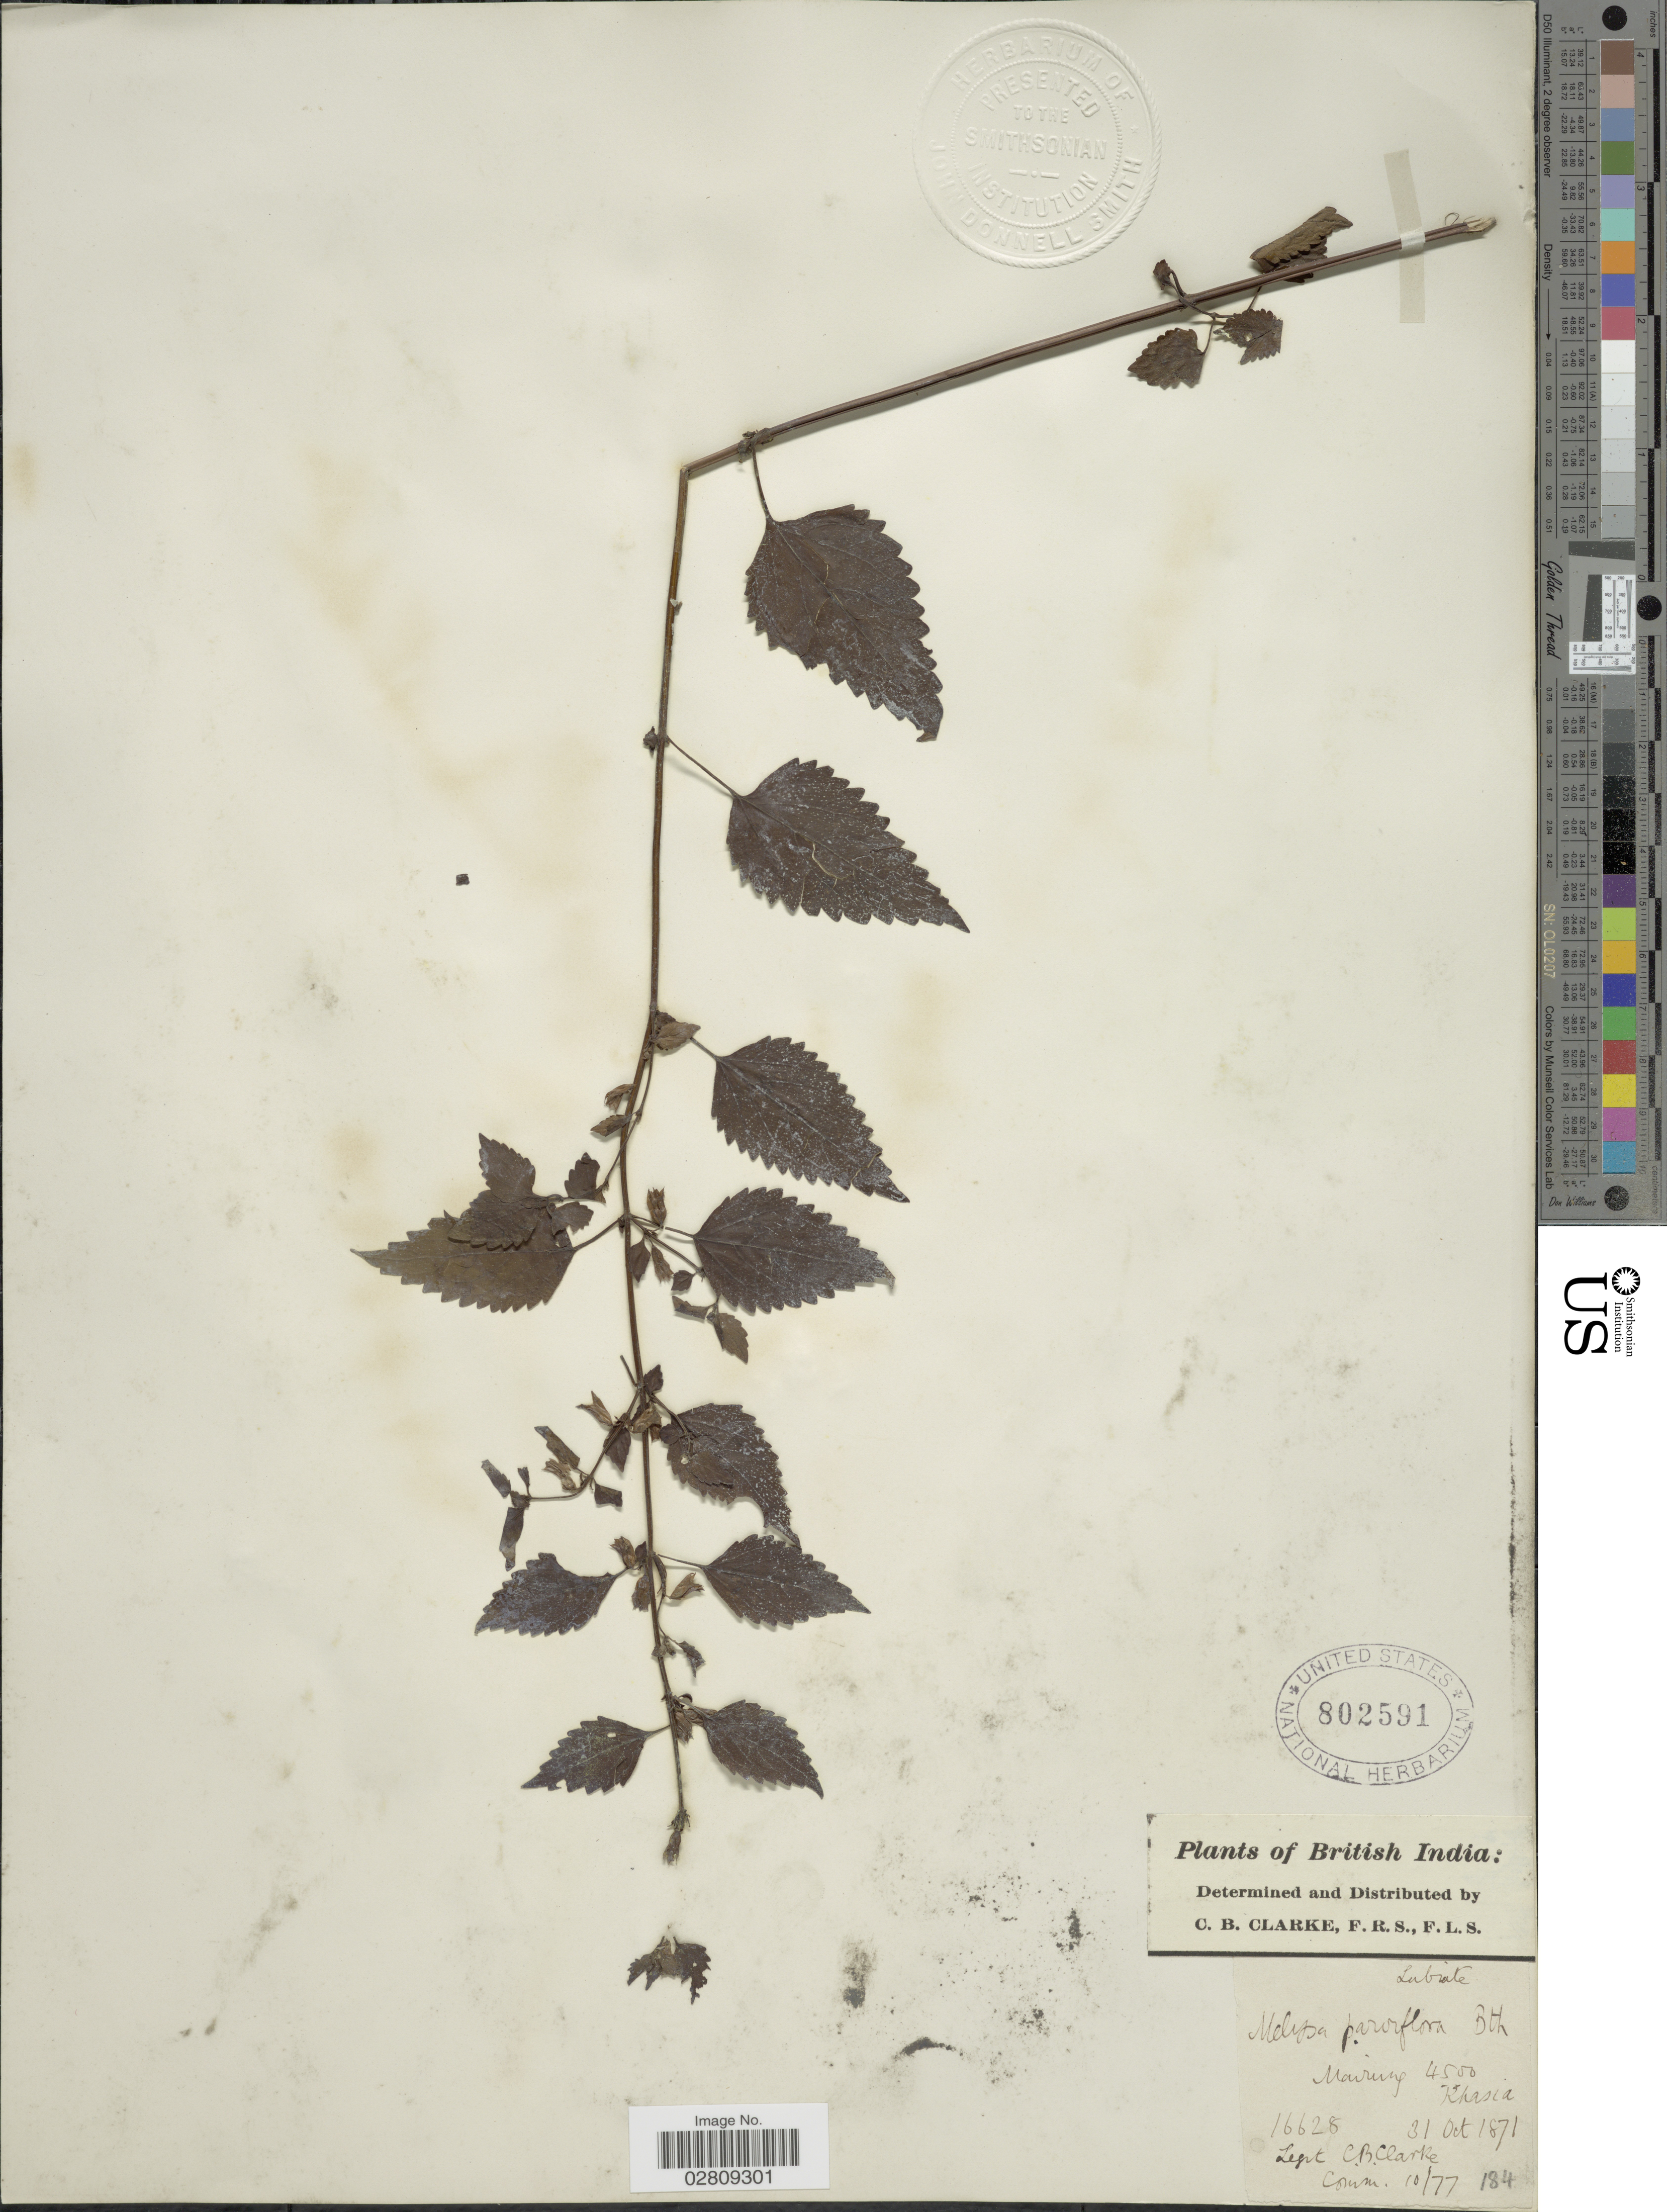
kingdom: Plantae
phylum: Tracheophyta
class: Magnoliopsida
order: Lamiales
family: Lamiaceae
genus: Melissa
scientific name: Melissa axillaris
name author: (Benth.) Bakh. f.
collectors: C. B. Clarke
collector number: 16628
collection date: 1871-10-31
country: India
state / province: Meghalaya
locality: British India, Mairung, Khasia.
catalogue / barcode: US 802591